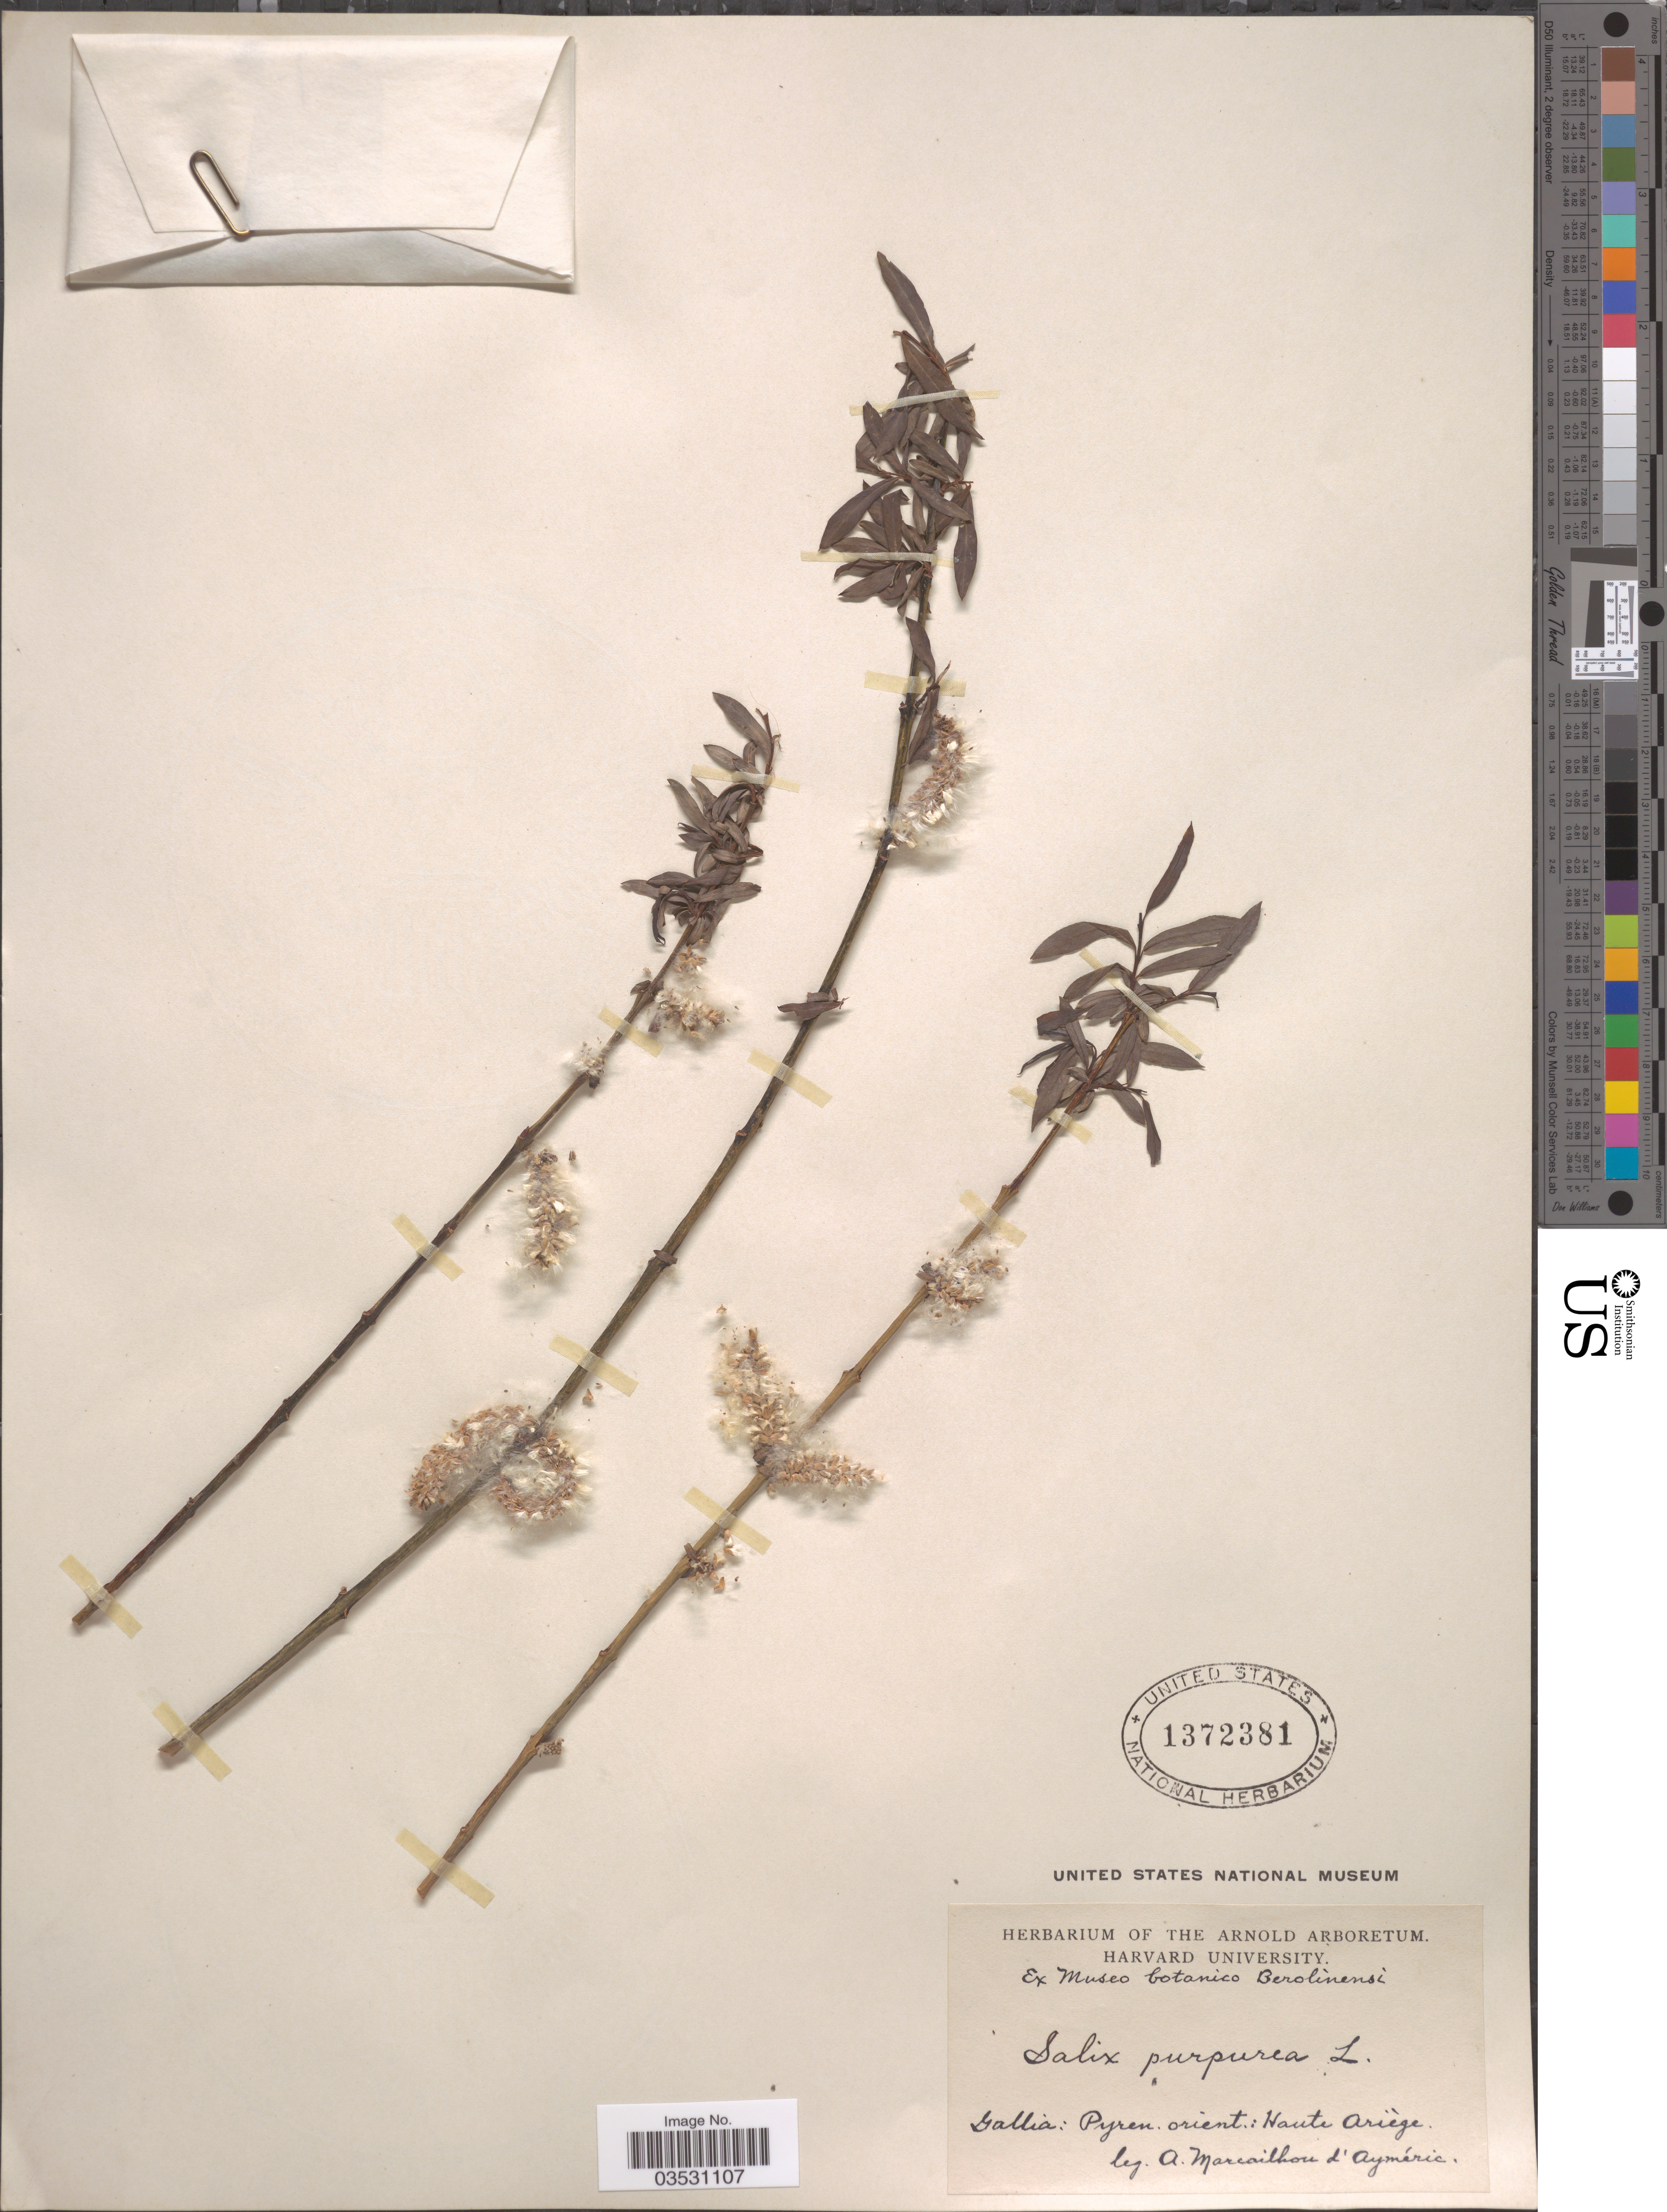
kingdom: Plantae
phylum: Tracheophyta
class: Magnoliopsida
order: Malpighiales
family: Salicaceae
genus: Salix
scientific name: Salix purpurea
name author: L.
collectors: A.L.M. Marcailhou d' Aymeric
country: France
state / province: Occitanie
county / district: Ariège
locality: Gallia: Pyren. orient.: Haute Ariège.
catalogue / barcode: US 1372381